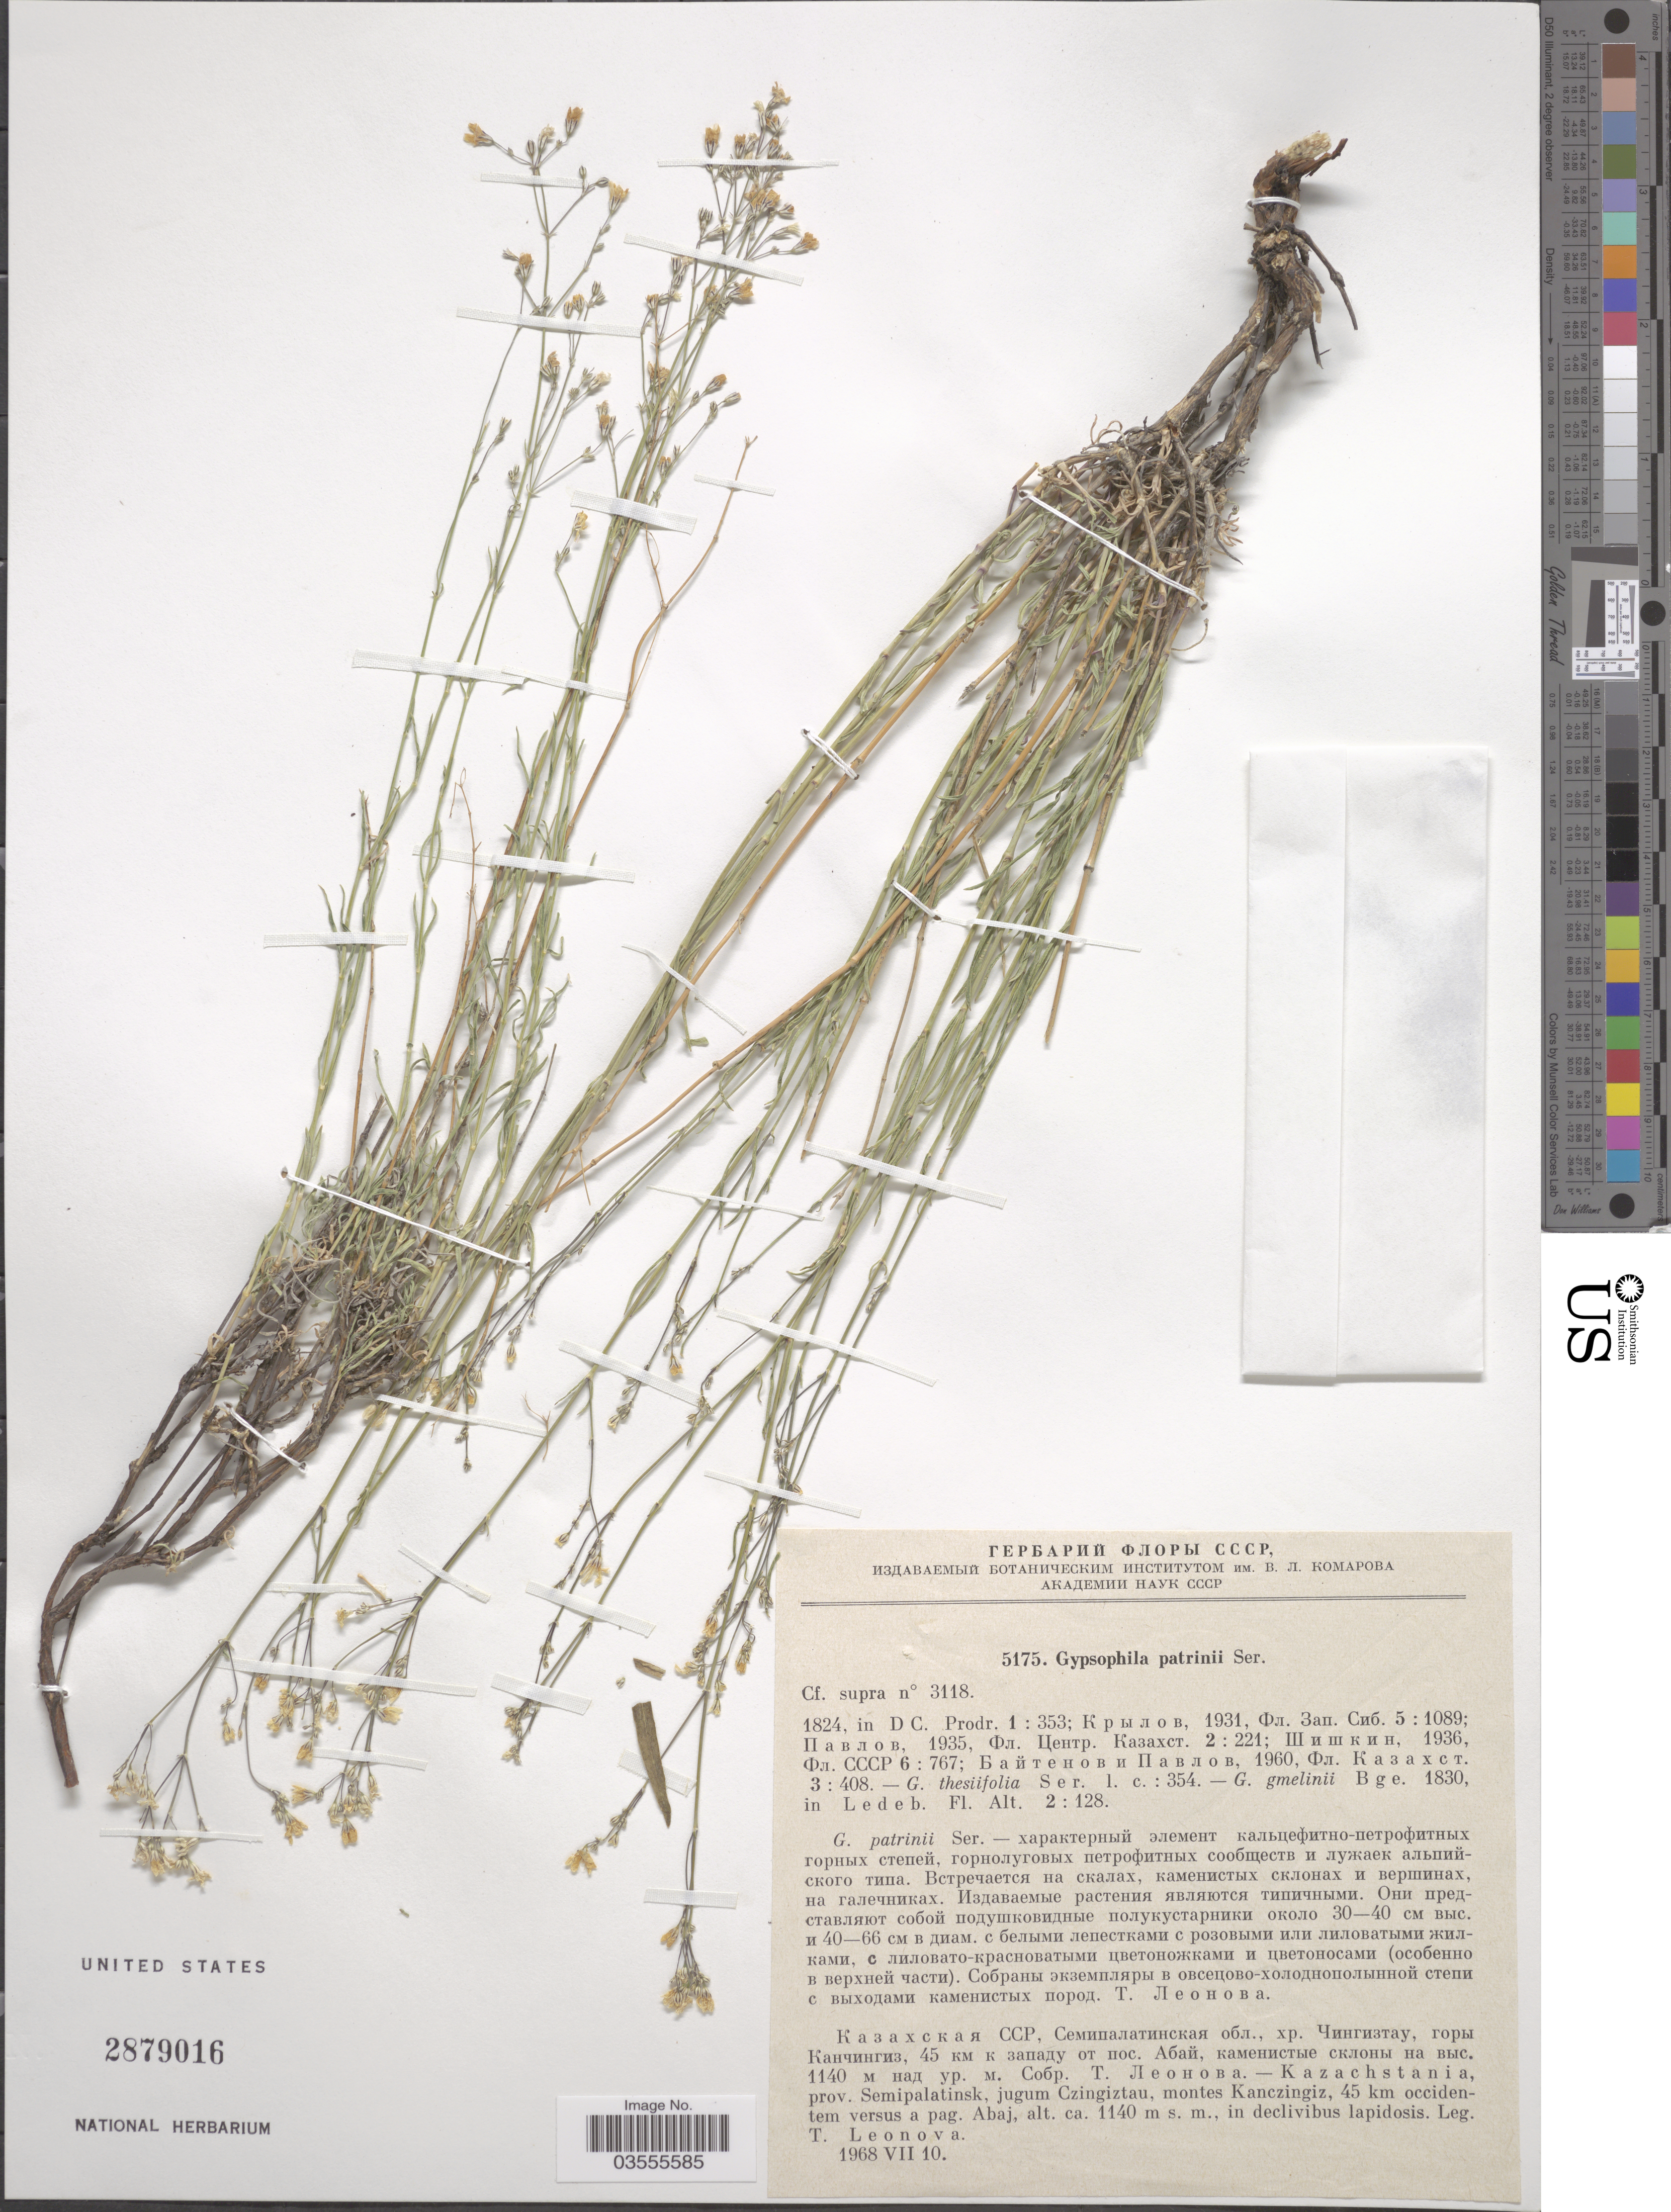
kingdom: Plantae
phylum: Tracheophyta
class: Magnoliopsida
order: Caryophyllales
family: Caryophyllaceae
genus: Gypsophila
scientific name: Gypsophila patrinii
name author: Ser.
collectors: T. Leonova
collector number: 5175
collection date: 1968-07-10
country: Kazakhstan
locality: Kazachstania, prov. Semipalatinsk, jugum Czingiztau, montes Kanczingiz, 45 km occidentem versus a pag. Abaj.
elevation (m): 1140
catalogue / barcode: US 2879016